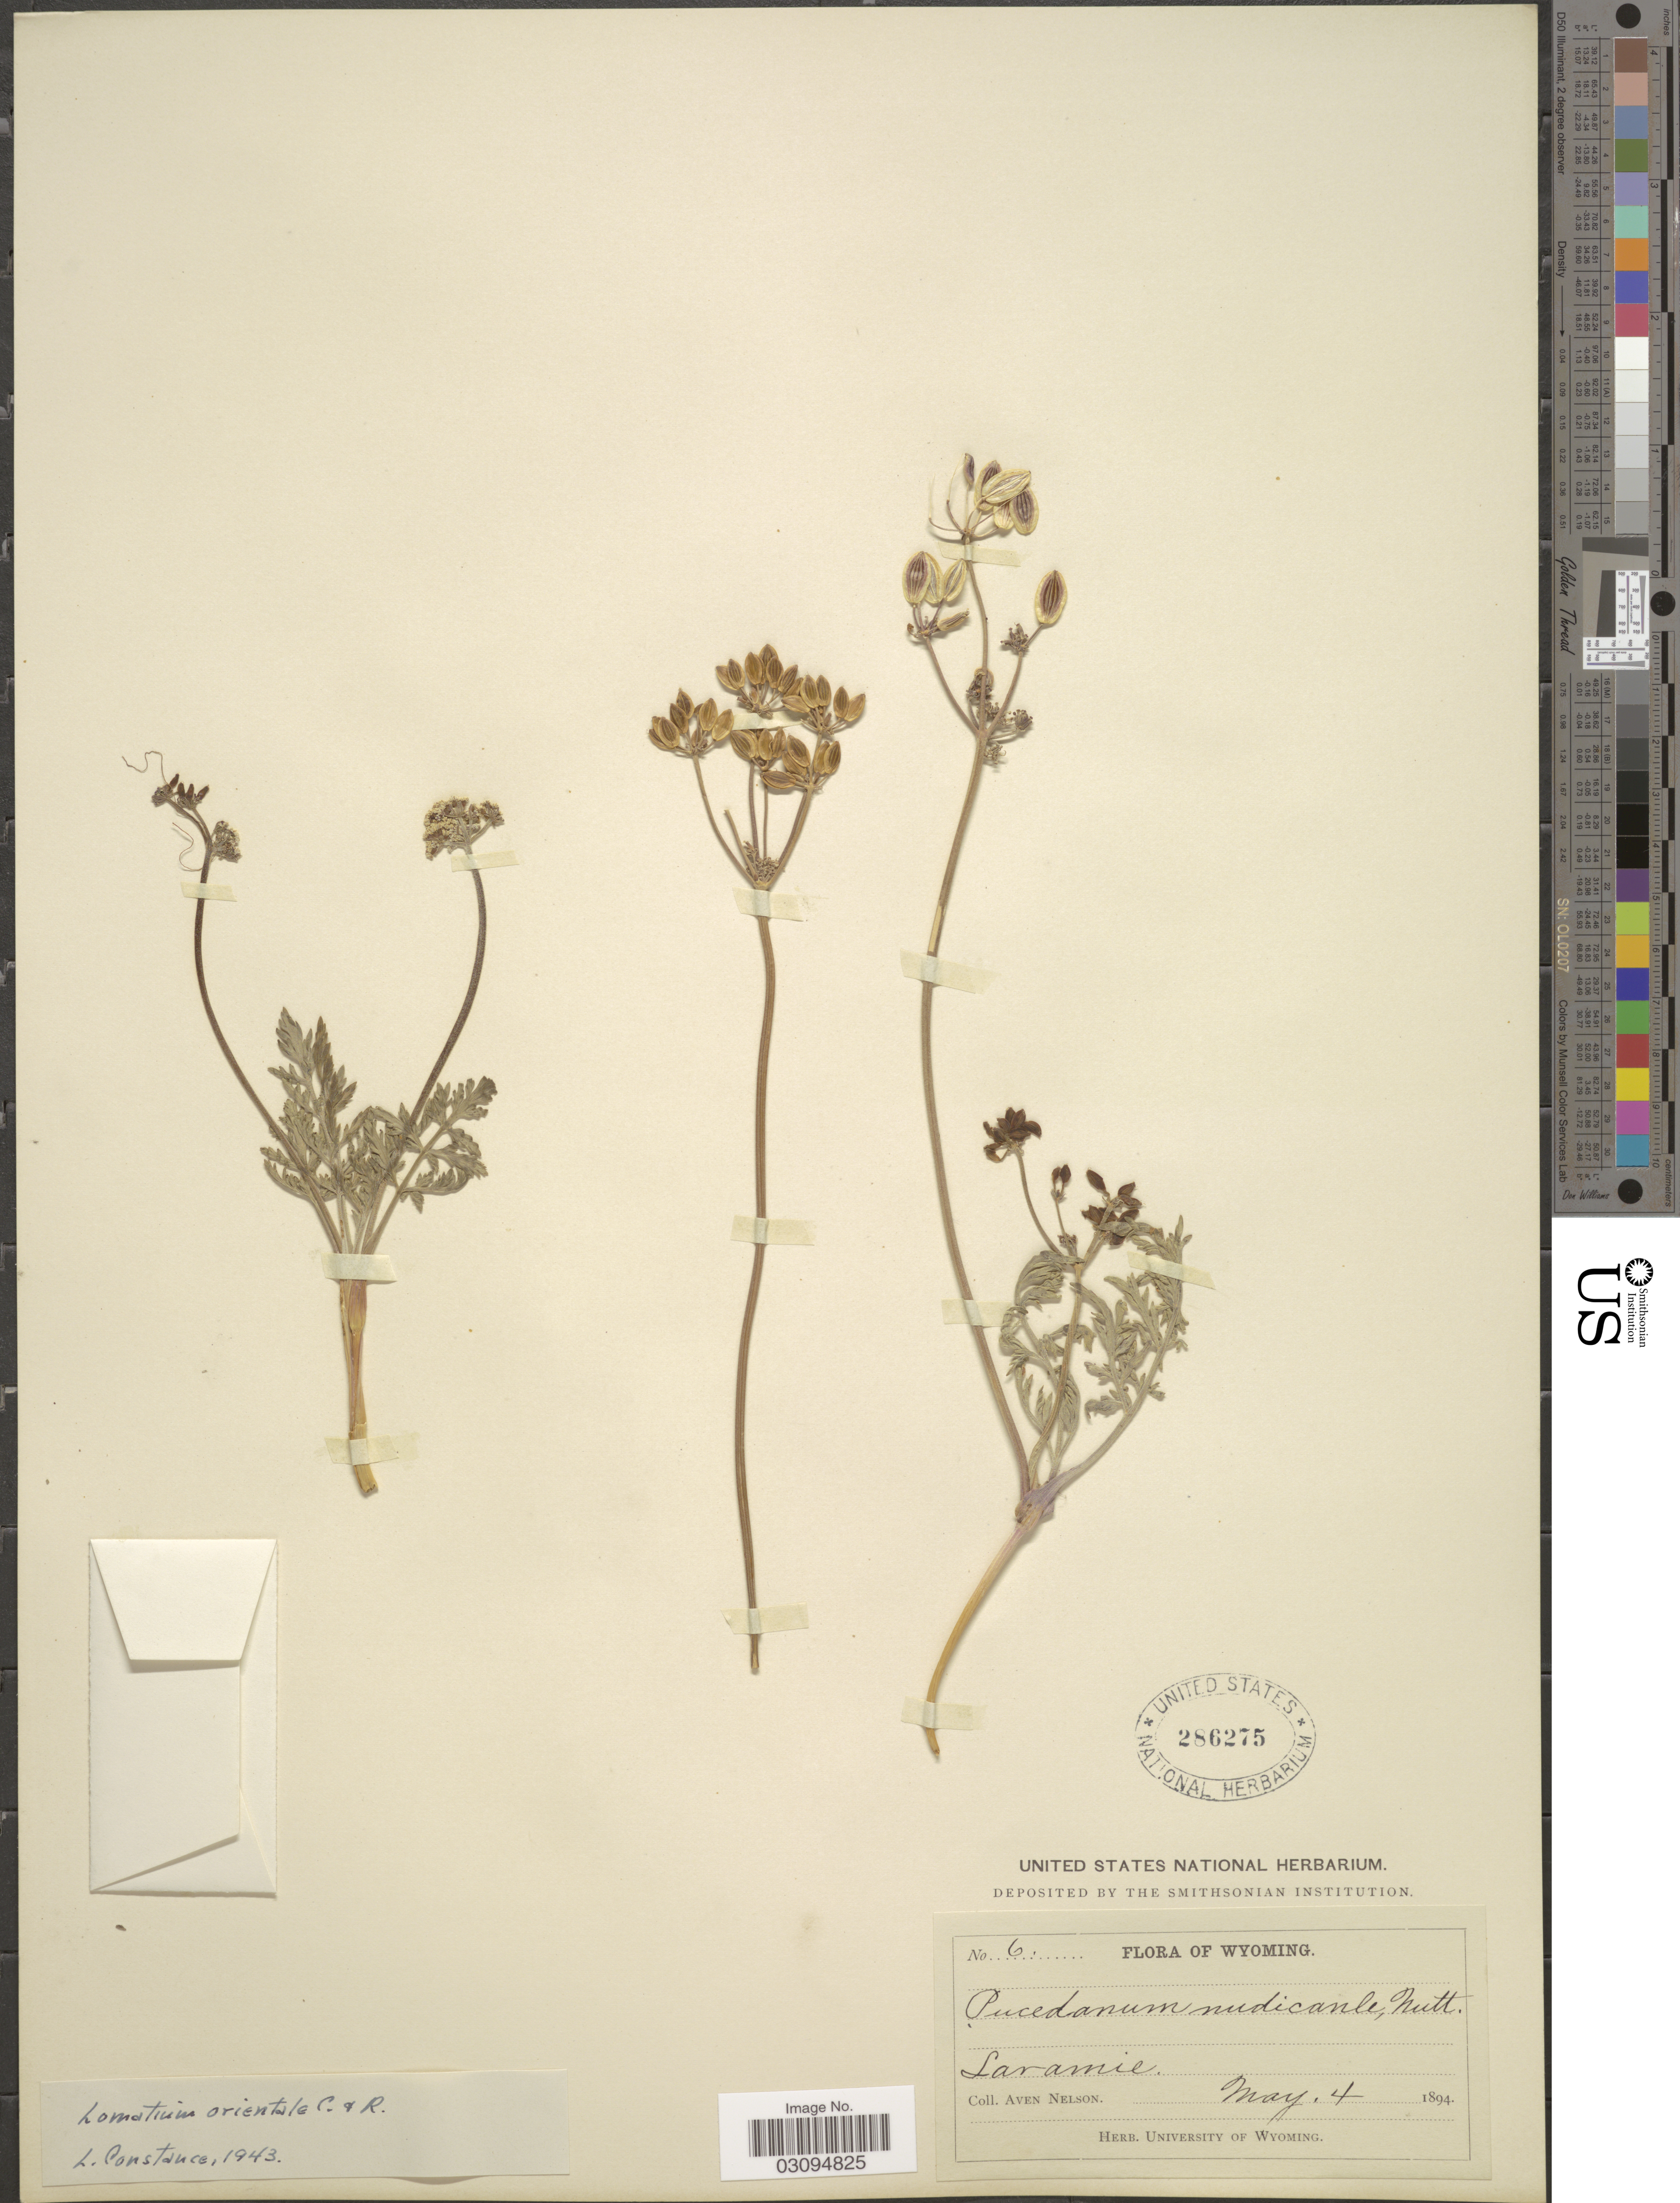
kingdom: Plantae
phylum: Tracheophyta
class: Magnoliopsida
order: Apiales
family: Apiaceae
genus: Lomatium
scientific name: Lomatium orientale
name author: J.M. Coult. & Rose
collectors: A. Nelson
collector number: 6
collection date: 1894-05-04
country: United States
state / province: Wyoming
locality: Laramie.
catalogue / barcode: US 286275